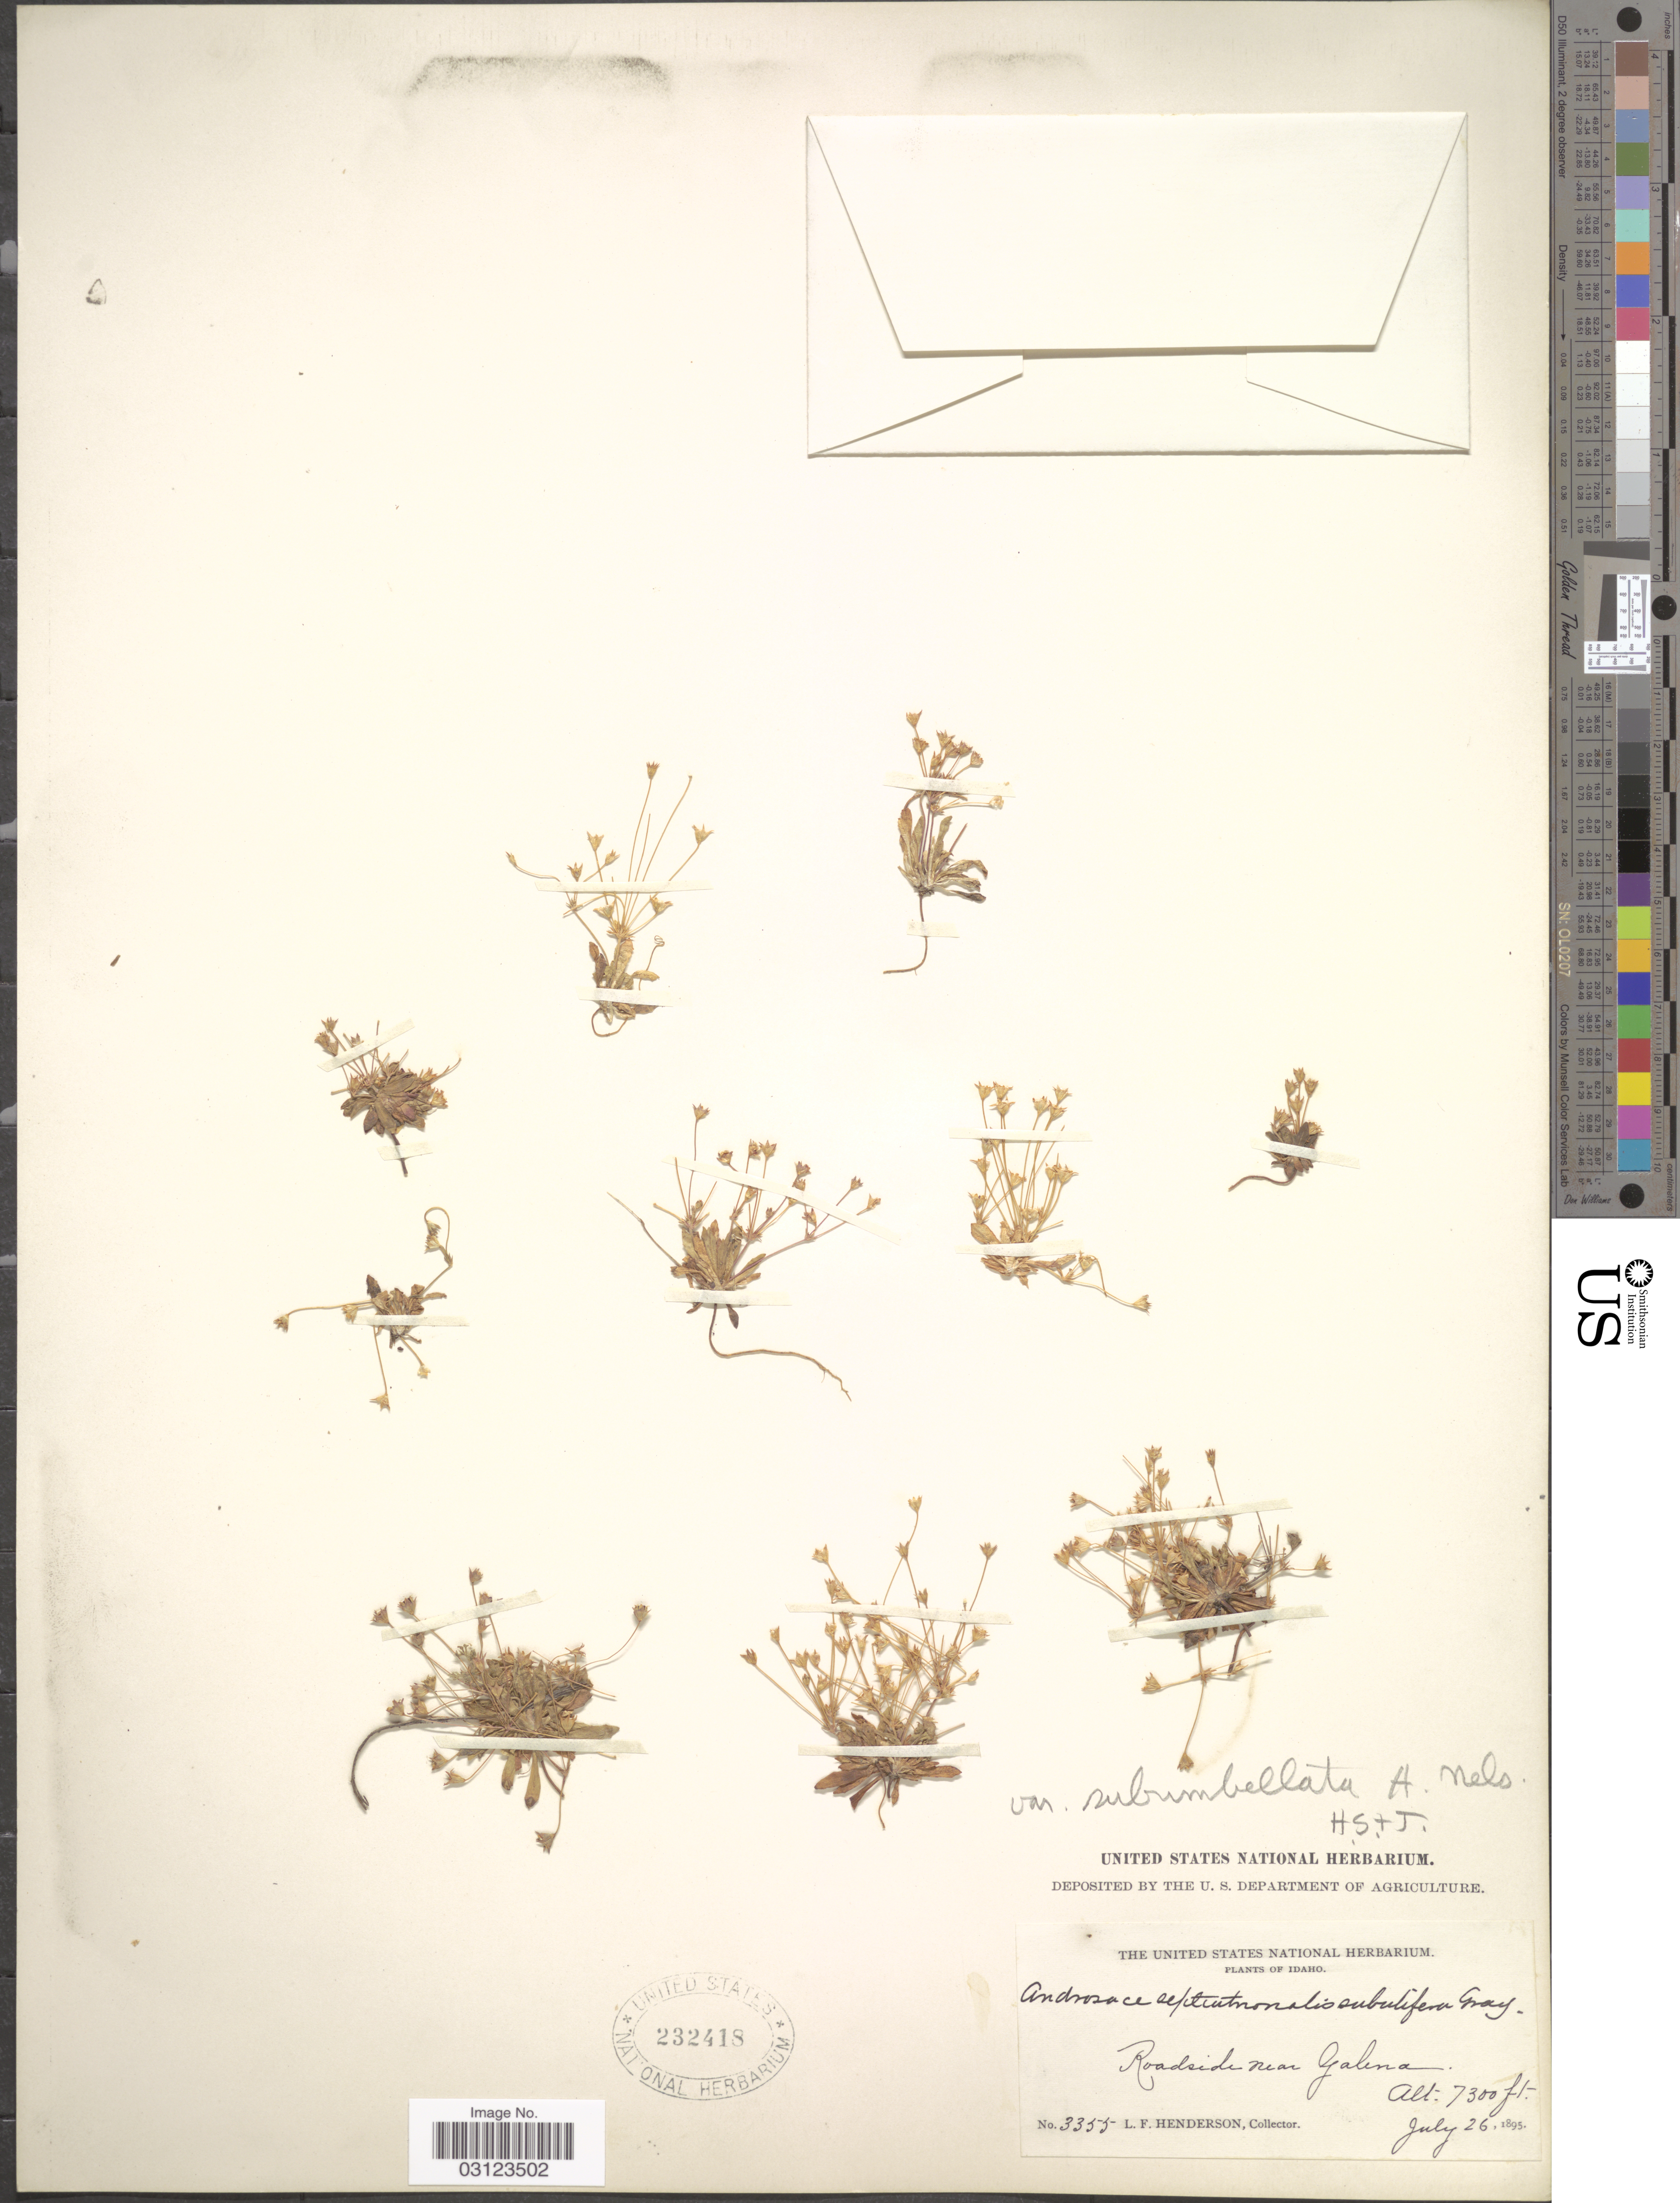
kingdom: Plantae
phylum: Tracheophyta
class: Magnoliopsida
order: Ericales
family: Primulaceae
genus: Androsace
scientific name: Androsace septentrionalis var. puberulenta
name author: (Rydb.) R. Knuth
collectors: L. Henderson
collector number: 3355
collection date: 1895-07-26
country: United States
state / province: Idaho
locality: Roadside near Galena.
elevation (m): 2225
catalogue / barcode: US 232418